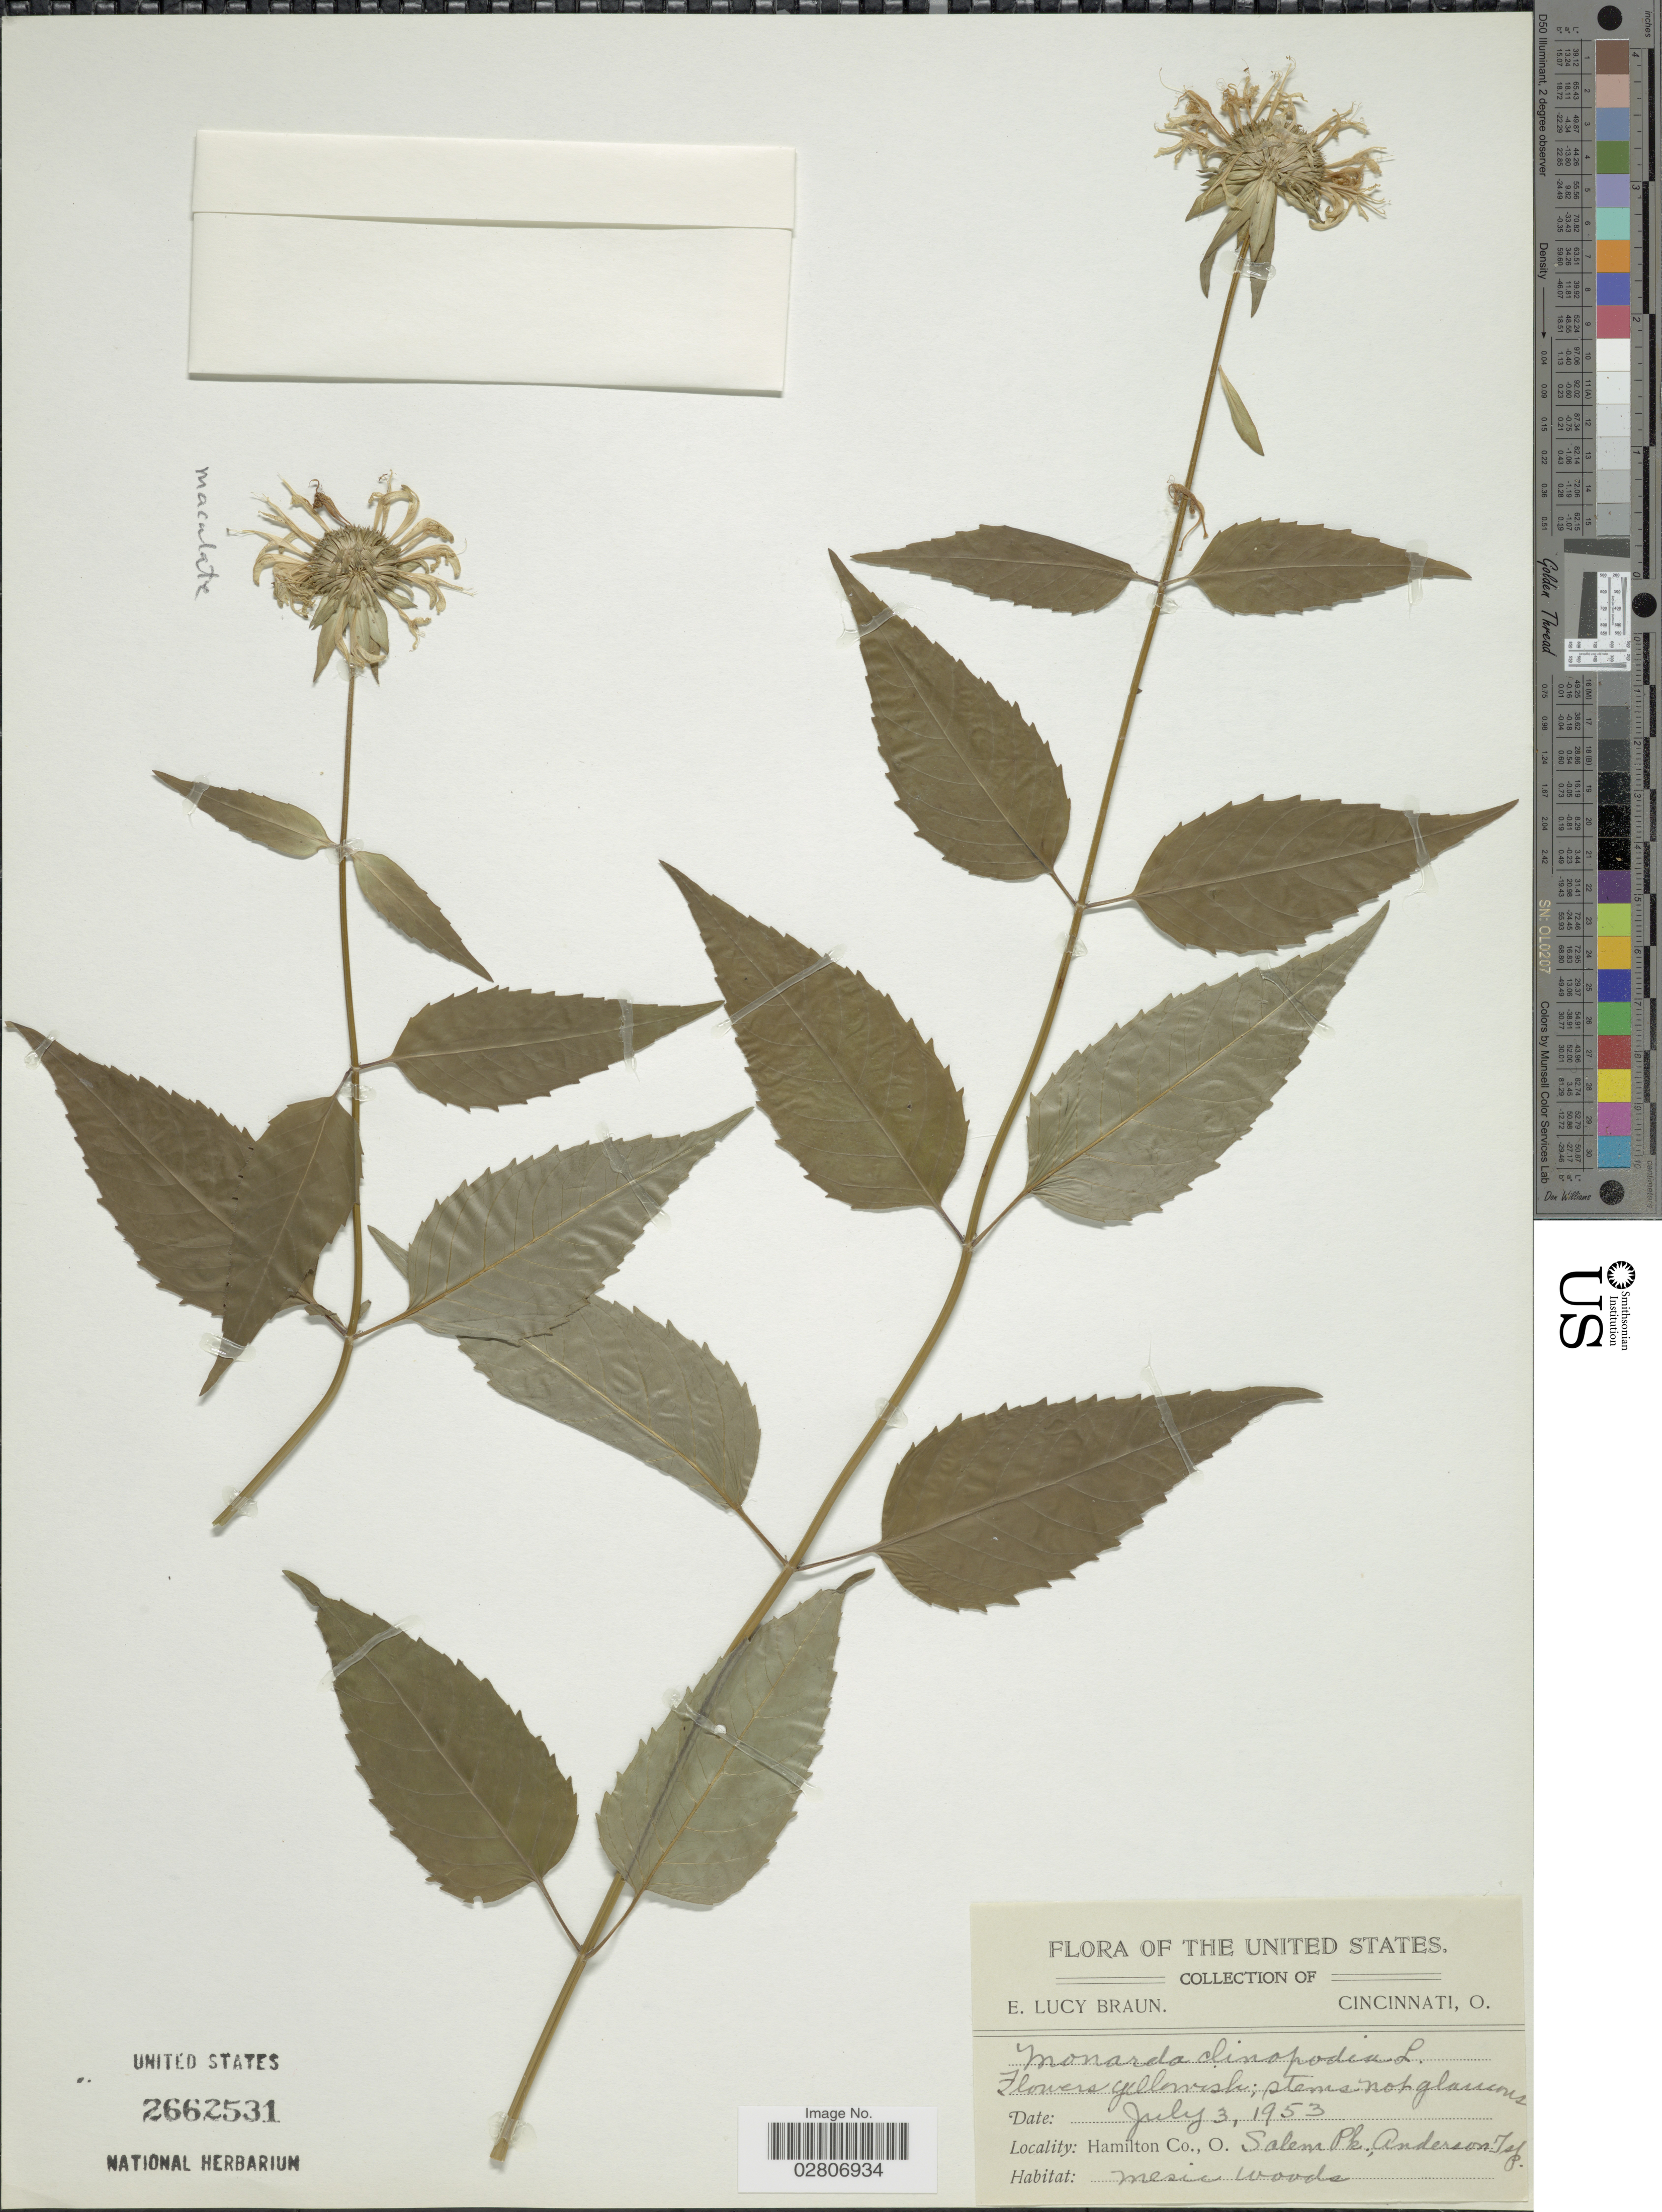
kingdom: Plantae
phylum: Tracheophyta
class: Magnoliopsida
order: Lamiales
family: Lamiaceae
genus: Monarda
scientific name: Monarda clinopodia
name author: L.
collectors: E. L. Braun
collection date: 1953-07-03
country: United States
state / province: Ohio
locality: Hamilton Co. Salem Pk., Anderson Tsp.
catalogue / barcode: US 2662531